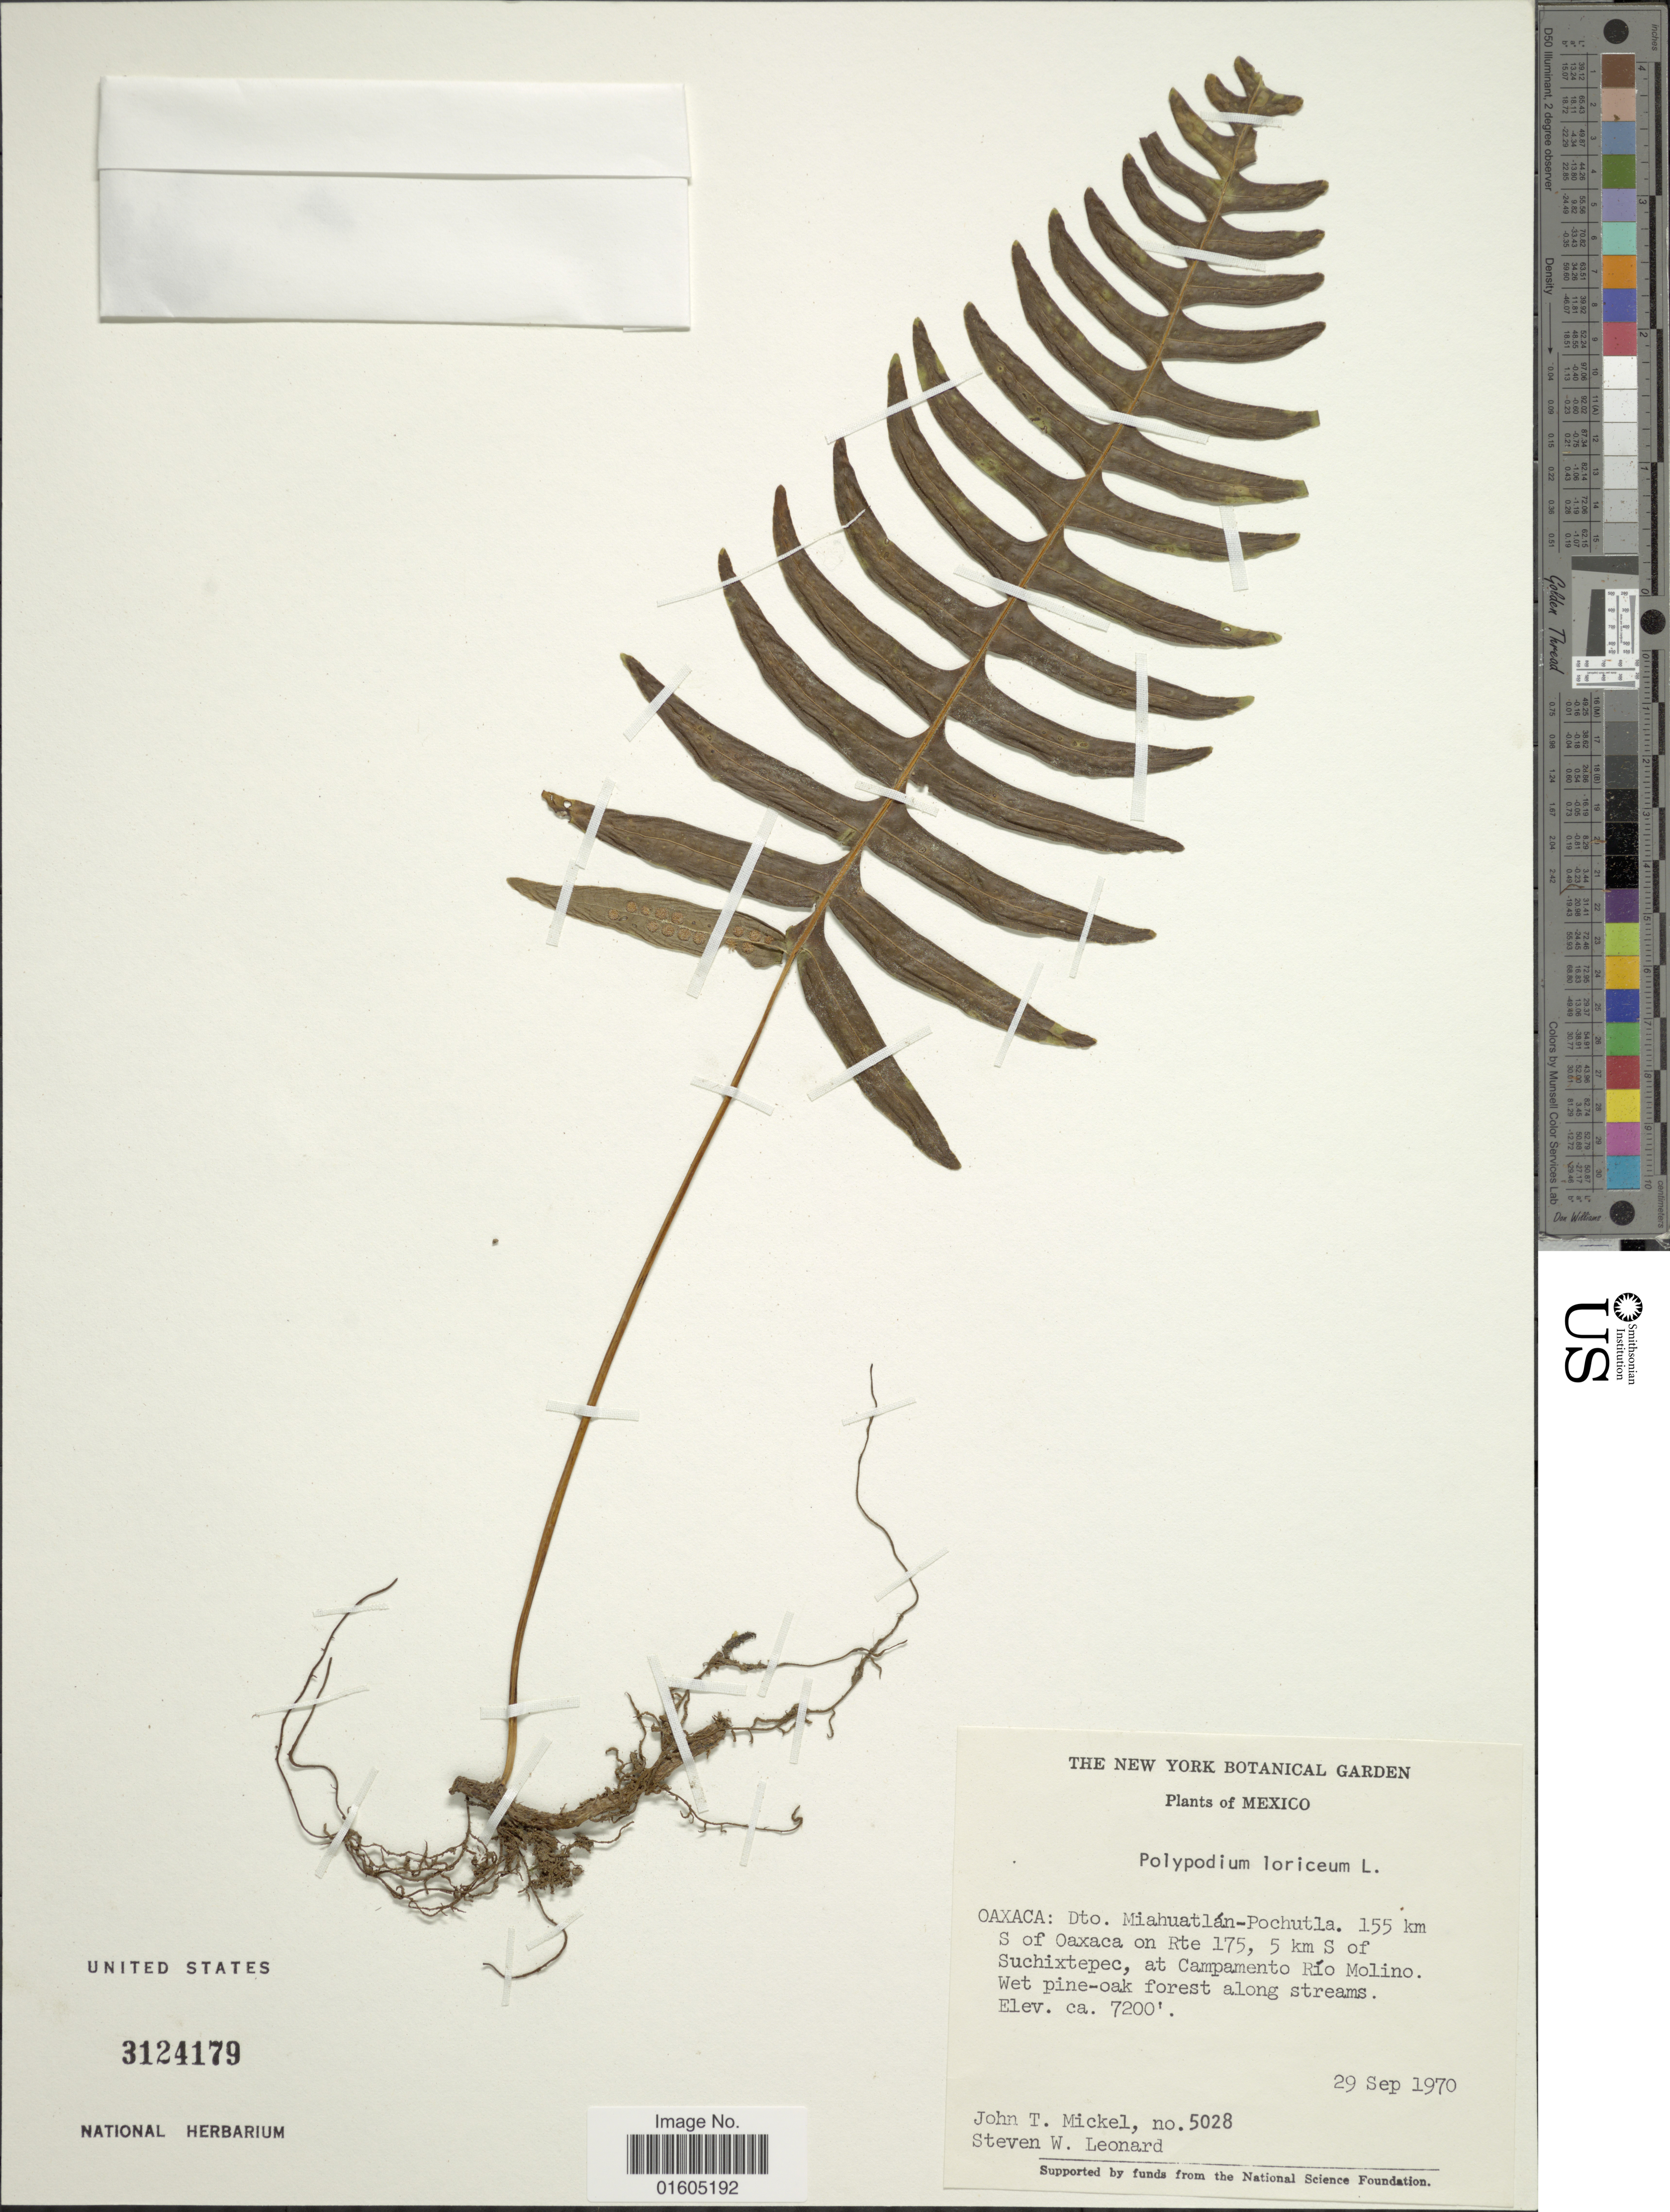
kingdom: Plantae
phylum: Tracheophyta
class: Polypodiopsida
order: Polypodiales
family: Polypodiaceae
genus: Serpocaulon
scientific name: Serpocaulon loriceum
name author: (L.) A.R. Sm.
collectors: J. T. Mickel & S. W. Leonard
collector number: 5028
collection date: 1970-09-29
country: Mexico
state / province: Oaxaca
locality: Mexico. Oaxaca: Dto. Miahuatrlan-Pochutla. 155 km S of Oaxaca on Rte 175, 5 km S of Suchixtepec, at Campamento Rio Molino. Wet pine-oak forest along streams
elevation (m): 2195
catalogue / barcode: US 3124179